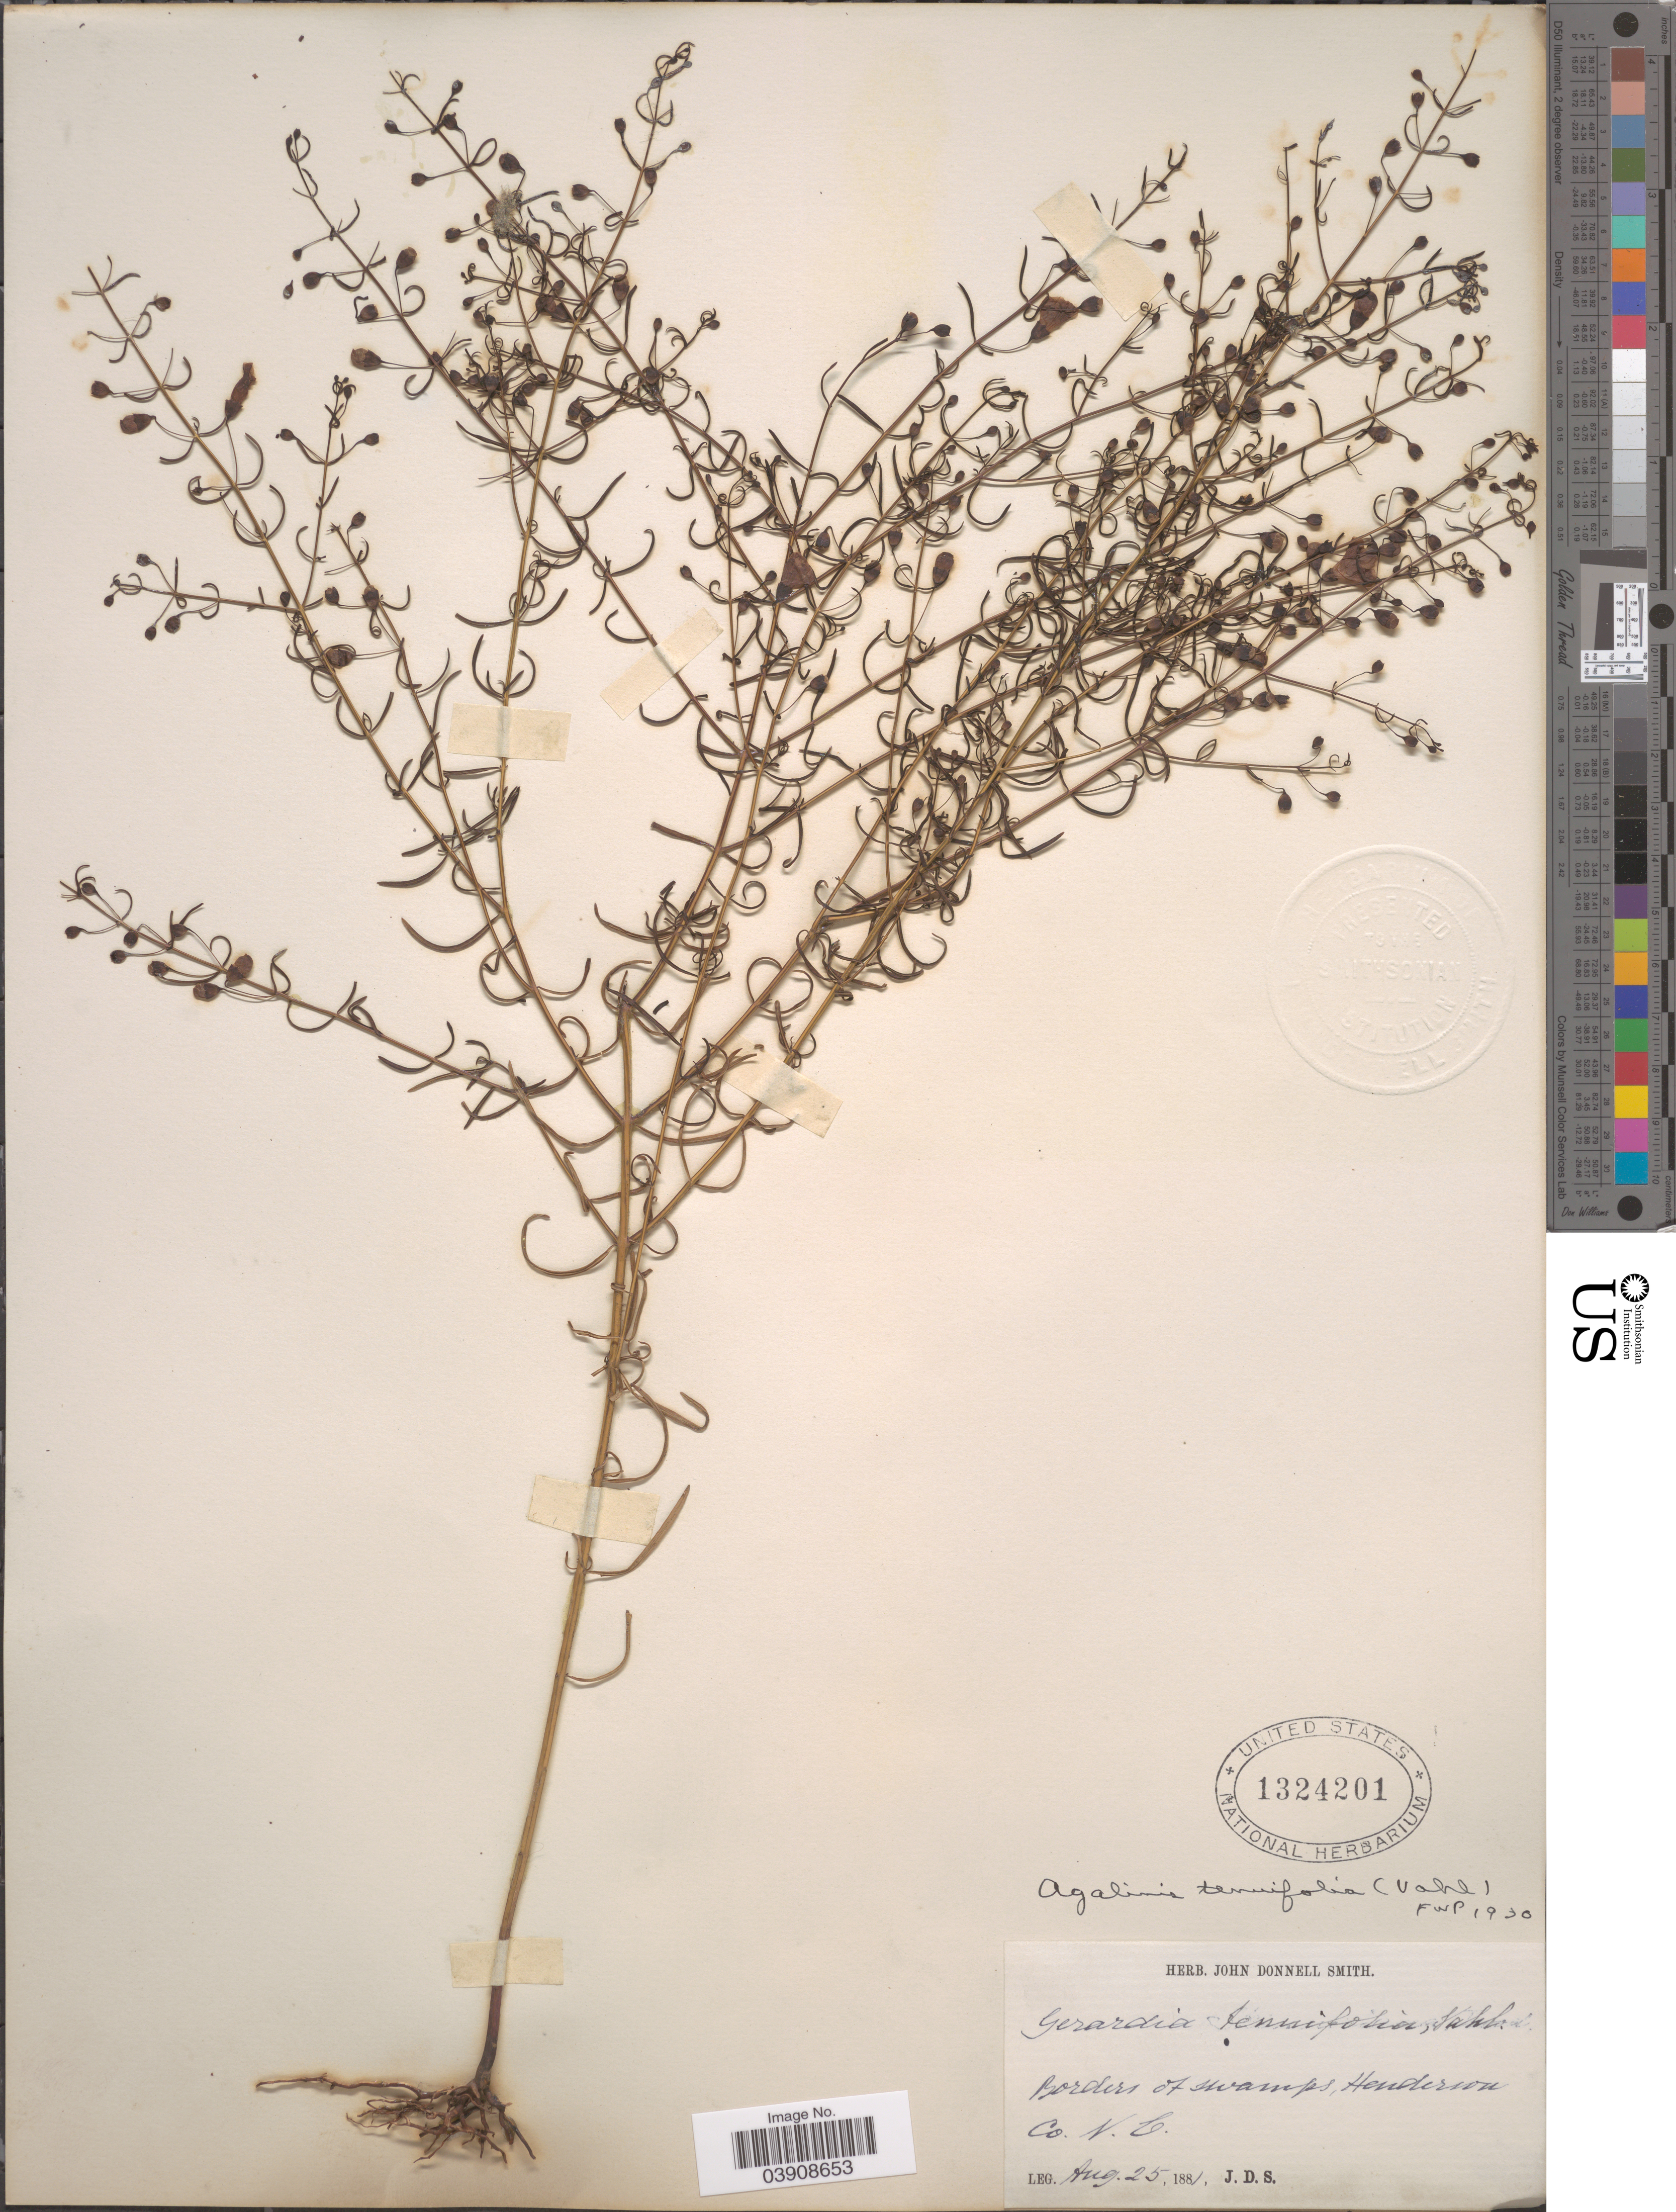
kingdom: Plantae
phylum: Tracheophyta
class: Magnoliopsida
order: Lamiales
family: Orobanchaceae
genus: Agalinis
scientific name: Agalinis tenuifolia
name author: (Vahl) Raf.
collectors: J. Donnell Smith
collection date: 1881-08-25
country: United States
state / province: North Carolina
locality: Henderson Co.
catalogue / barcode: US 1324201